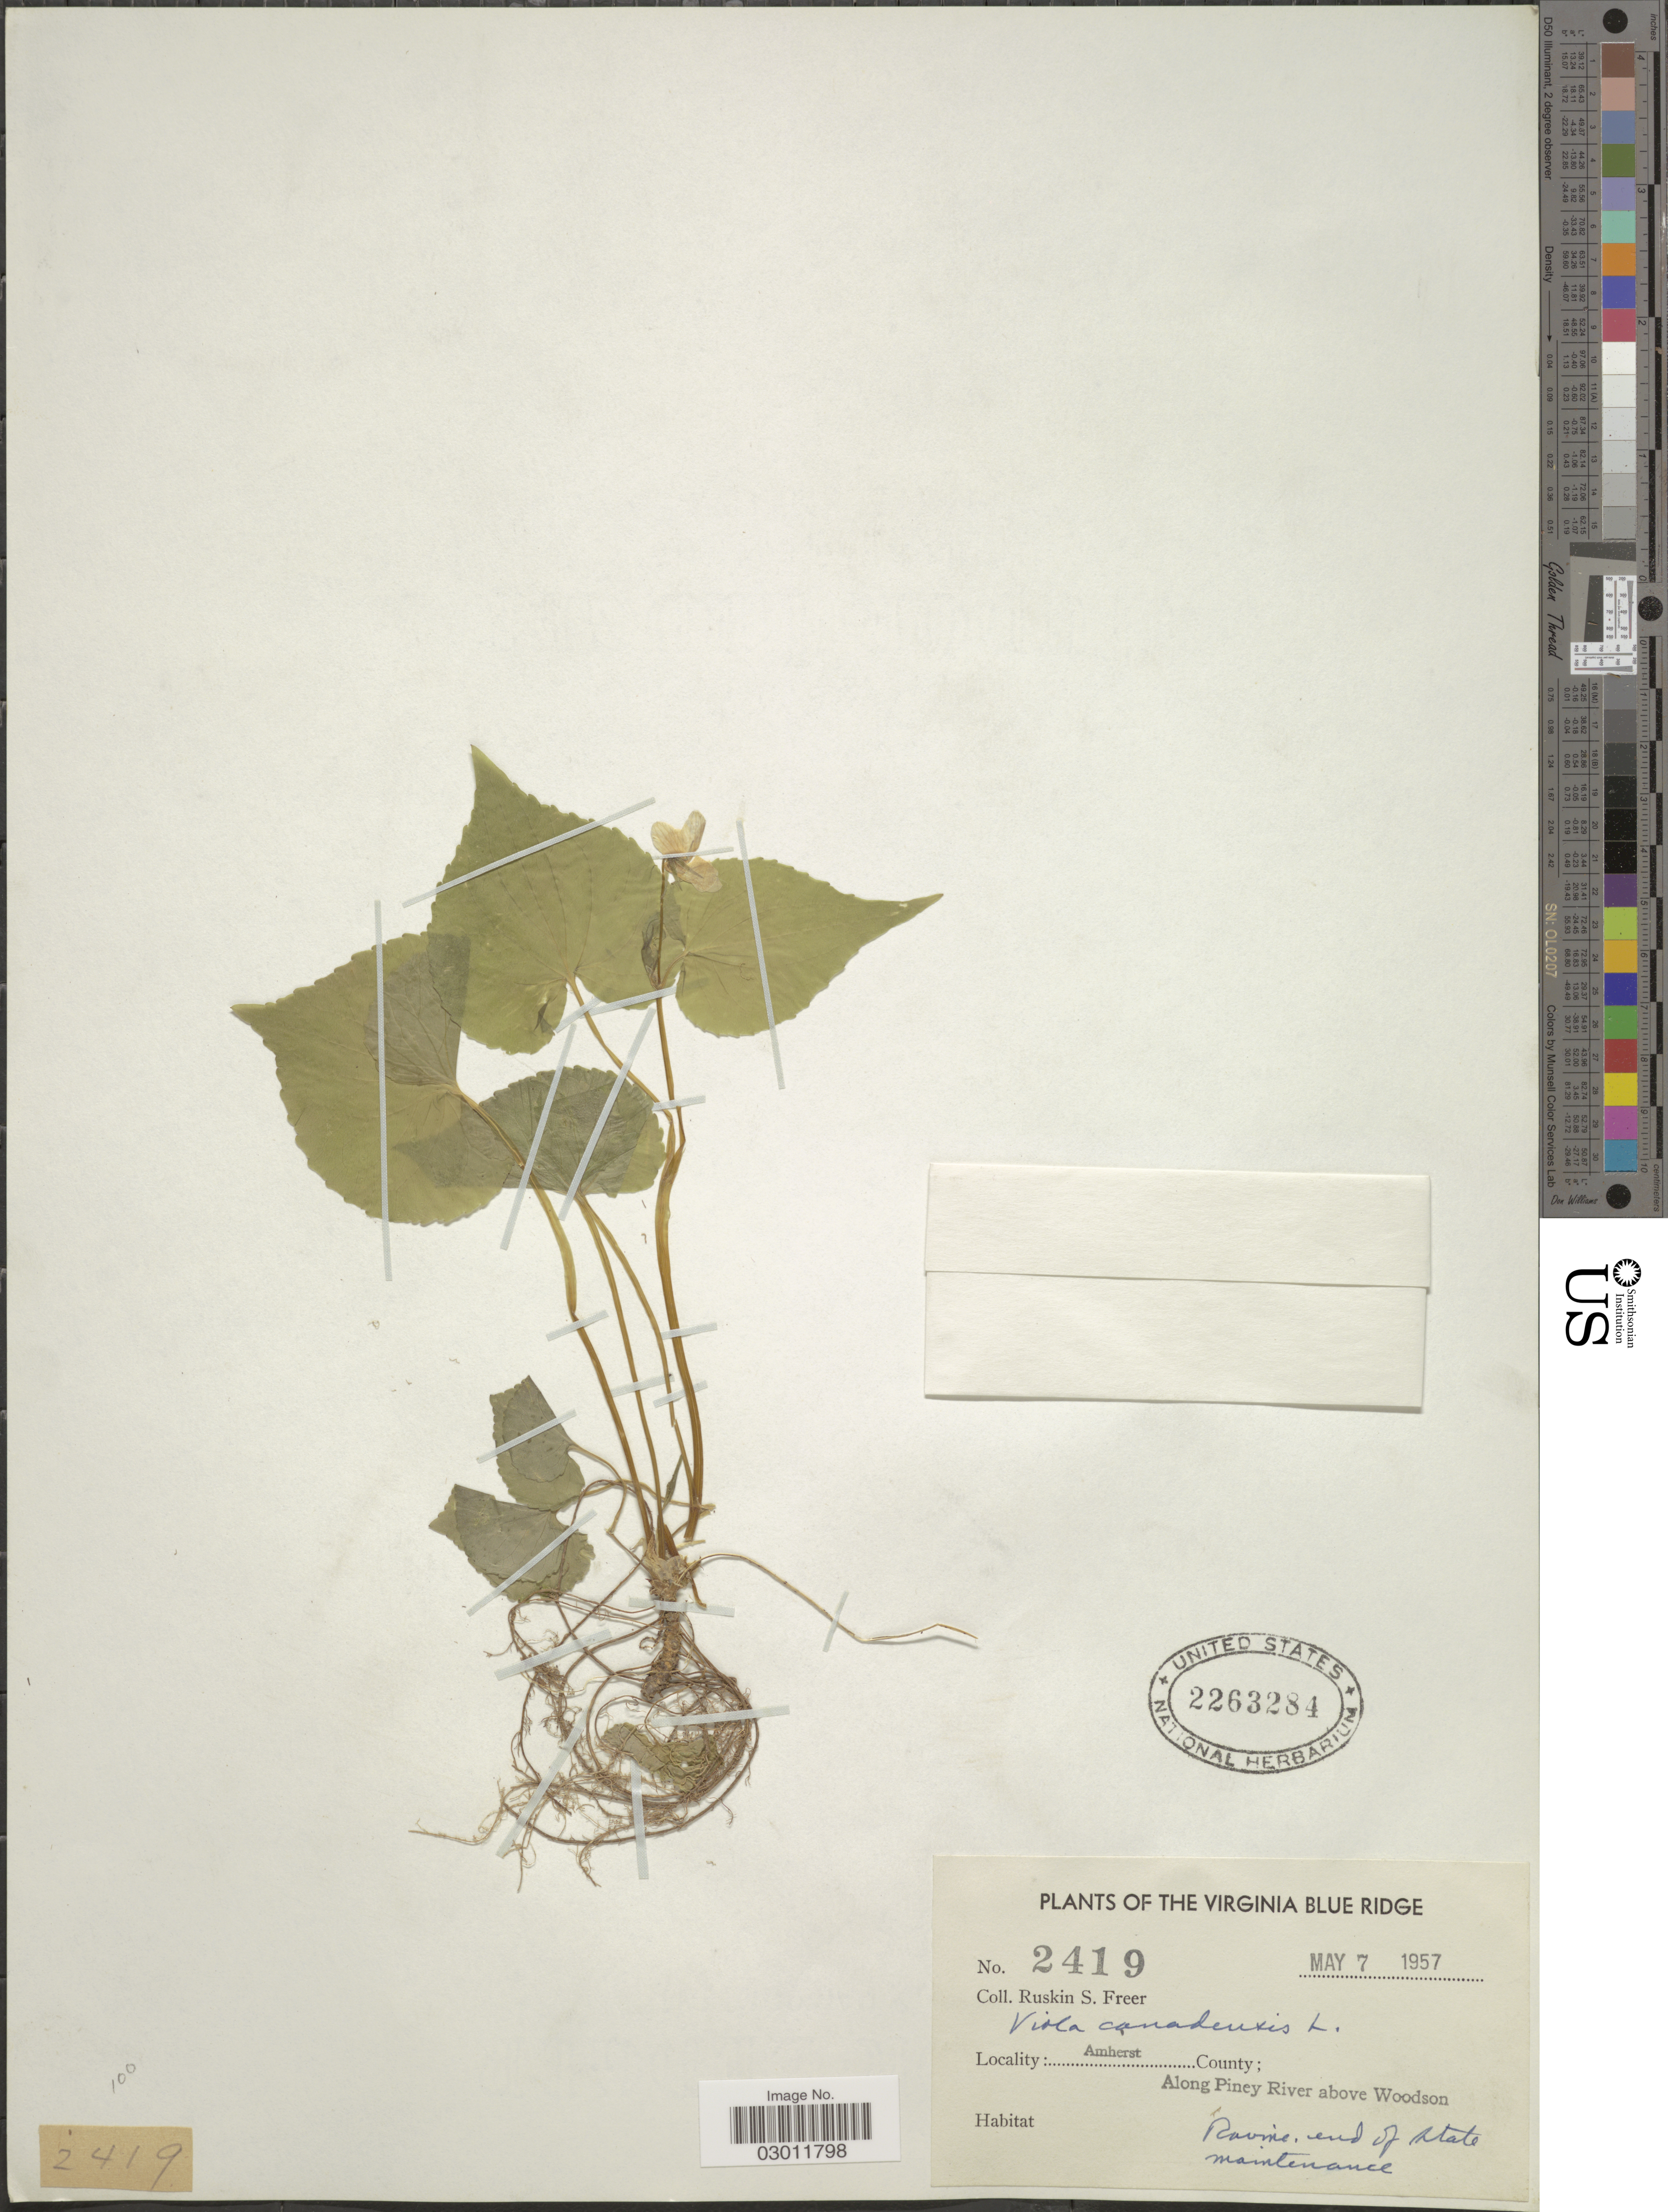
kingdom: Plantae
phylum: Tracheophyta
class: Magnoliopsida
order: Malpighiales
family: Violaceae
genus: Viola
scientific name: Viola canadensis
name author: L.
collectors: R. Freer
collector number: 2419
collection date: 1957-05-07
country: United States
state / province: Virginia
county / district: Amherst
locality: The Virginia Blue Ridge. Amherst County; Along Piney River above Woodson. Ravine end of state maintenance.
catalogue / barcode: US 2263284